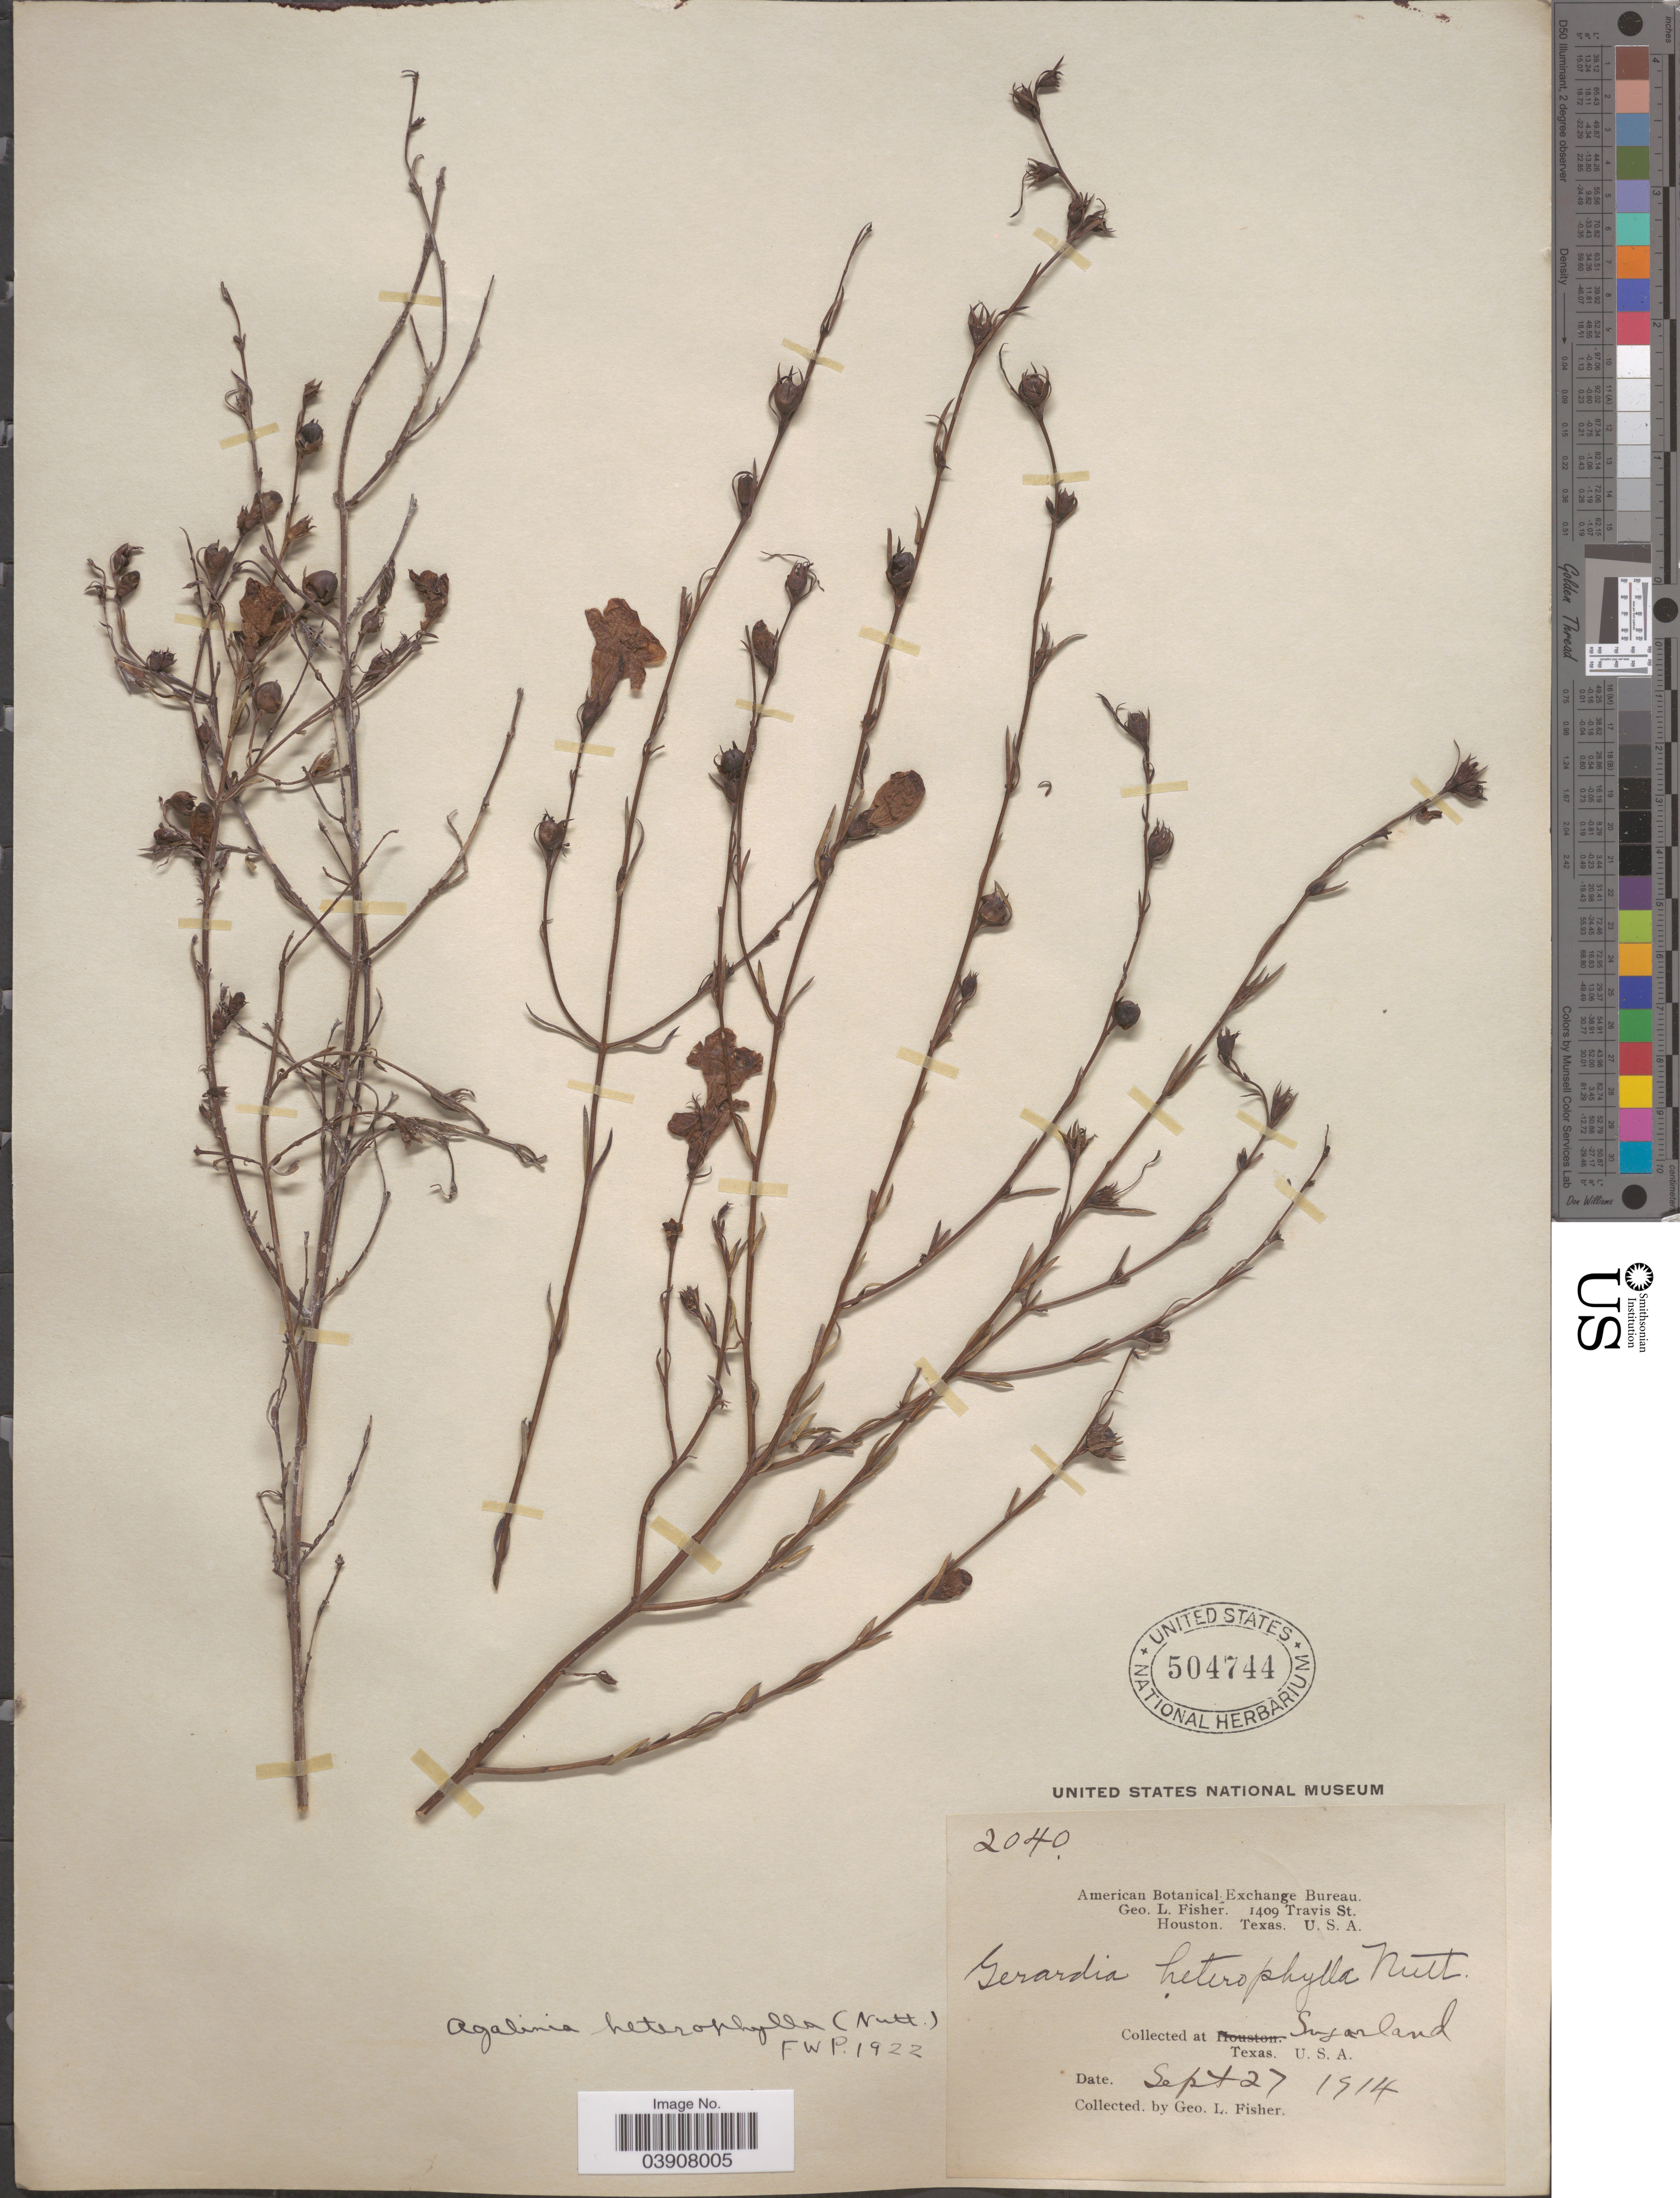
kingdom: Plantae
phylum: Tracheophyta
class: Magnoliopsida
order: Lamiales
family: Orobanchaceae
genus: Agalinis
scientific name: Agalinis heterophylla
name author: (Nutt.) Small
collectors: G. L. Fisher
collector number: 2040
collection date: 1914-09-27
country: United States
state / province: Texas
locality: Sugarland.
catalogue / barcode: US 504744